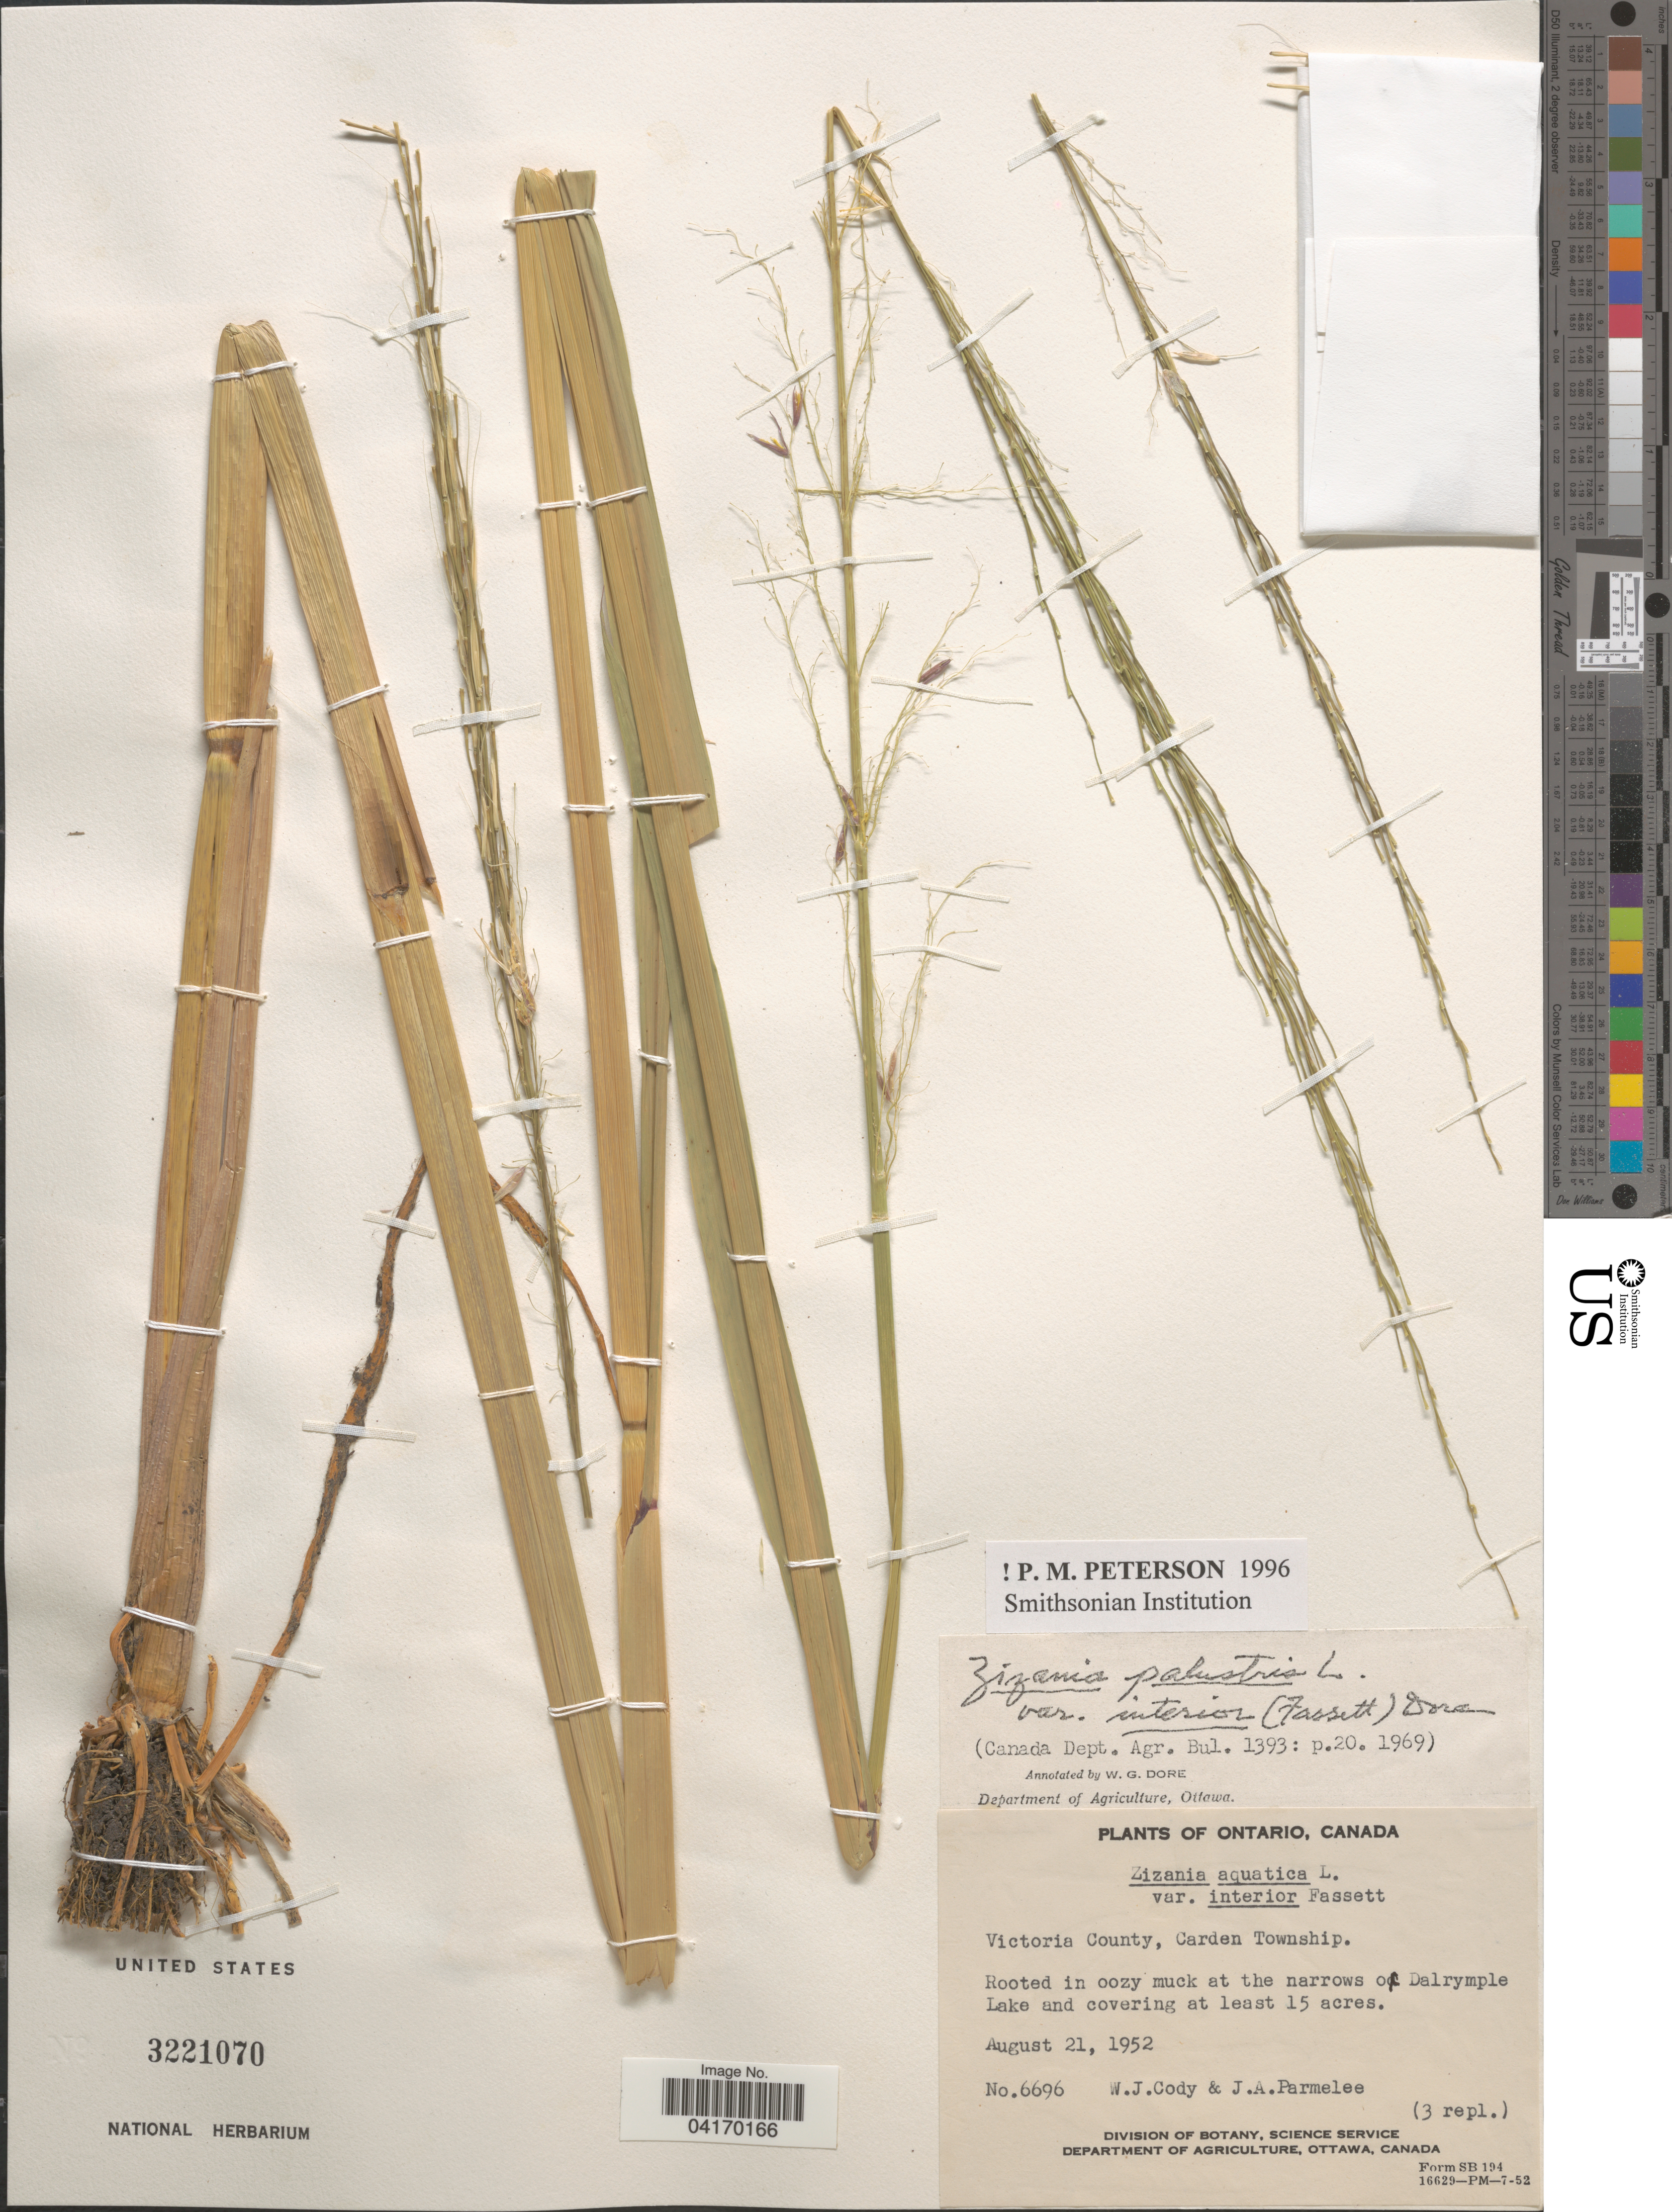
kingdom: Plantae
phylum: Tracheophyta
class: Liliopsida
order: Poales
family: Poaceae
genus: Zizania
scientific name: Zizania palustris var. interior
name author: L.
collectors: W. Cody & J. A. Parmelee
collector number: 6696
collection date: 1952-08-21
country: Canada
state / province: Ontario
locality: Victoria County, Carden Township. At the narrows of Dalrymple Lake.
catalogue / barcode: US 3221070